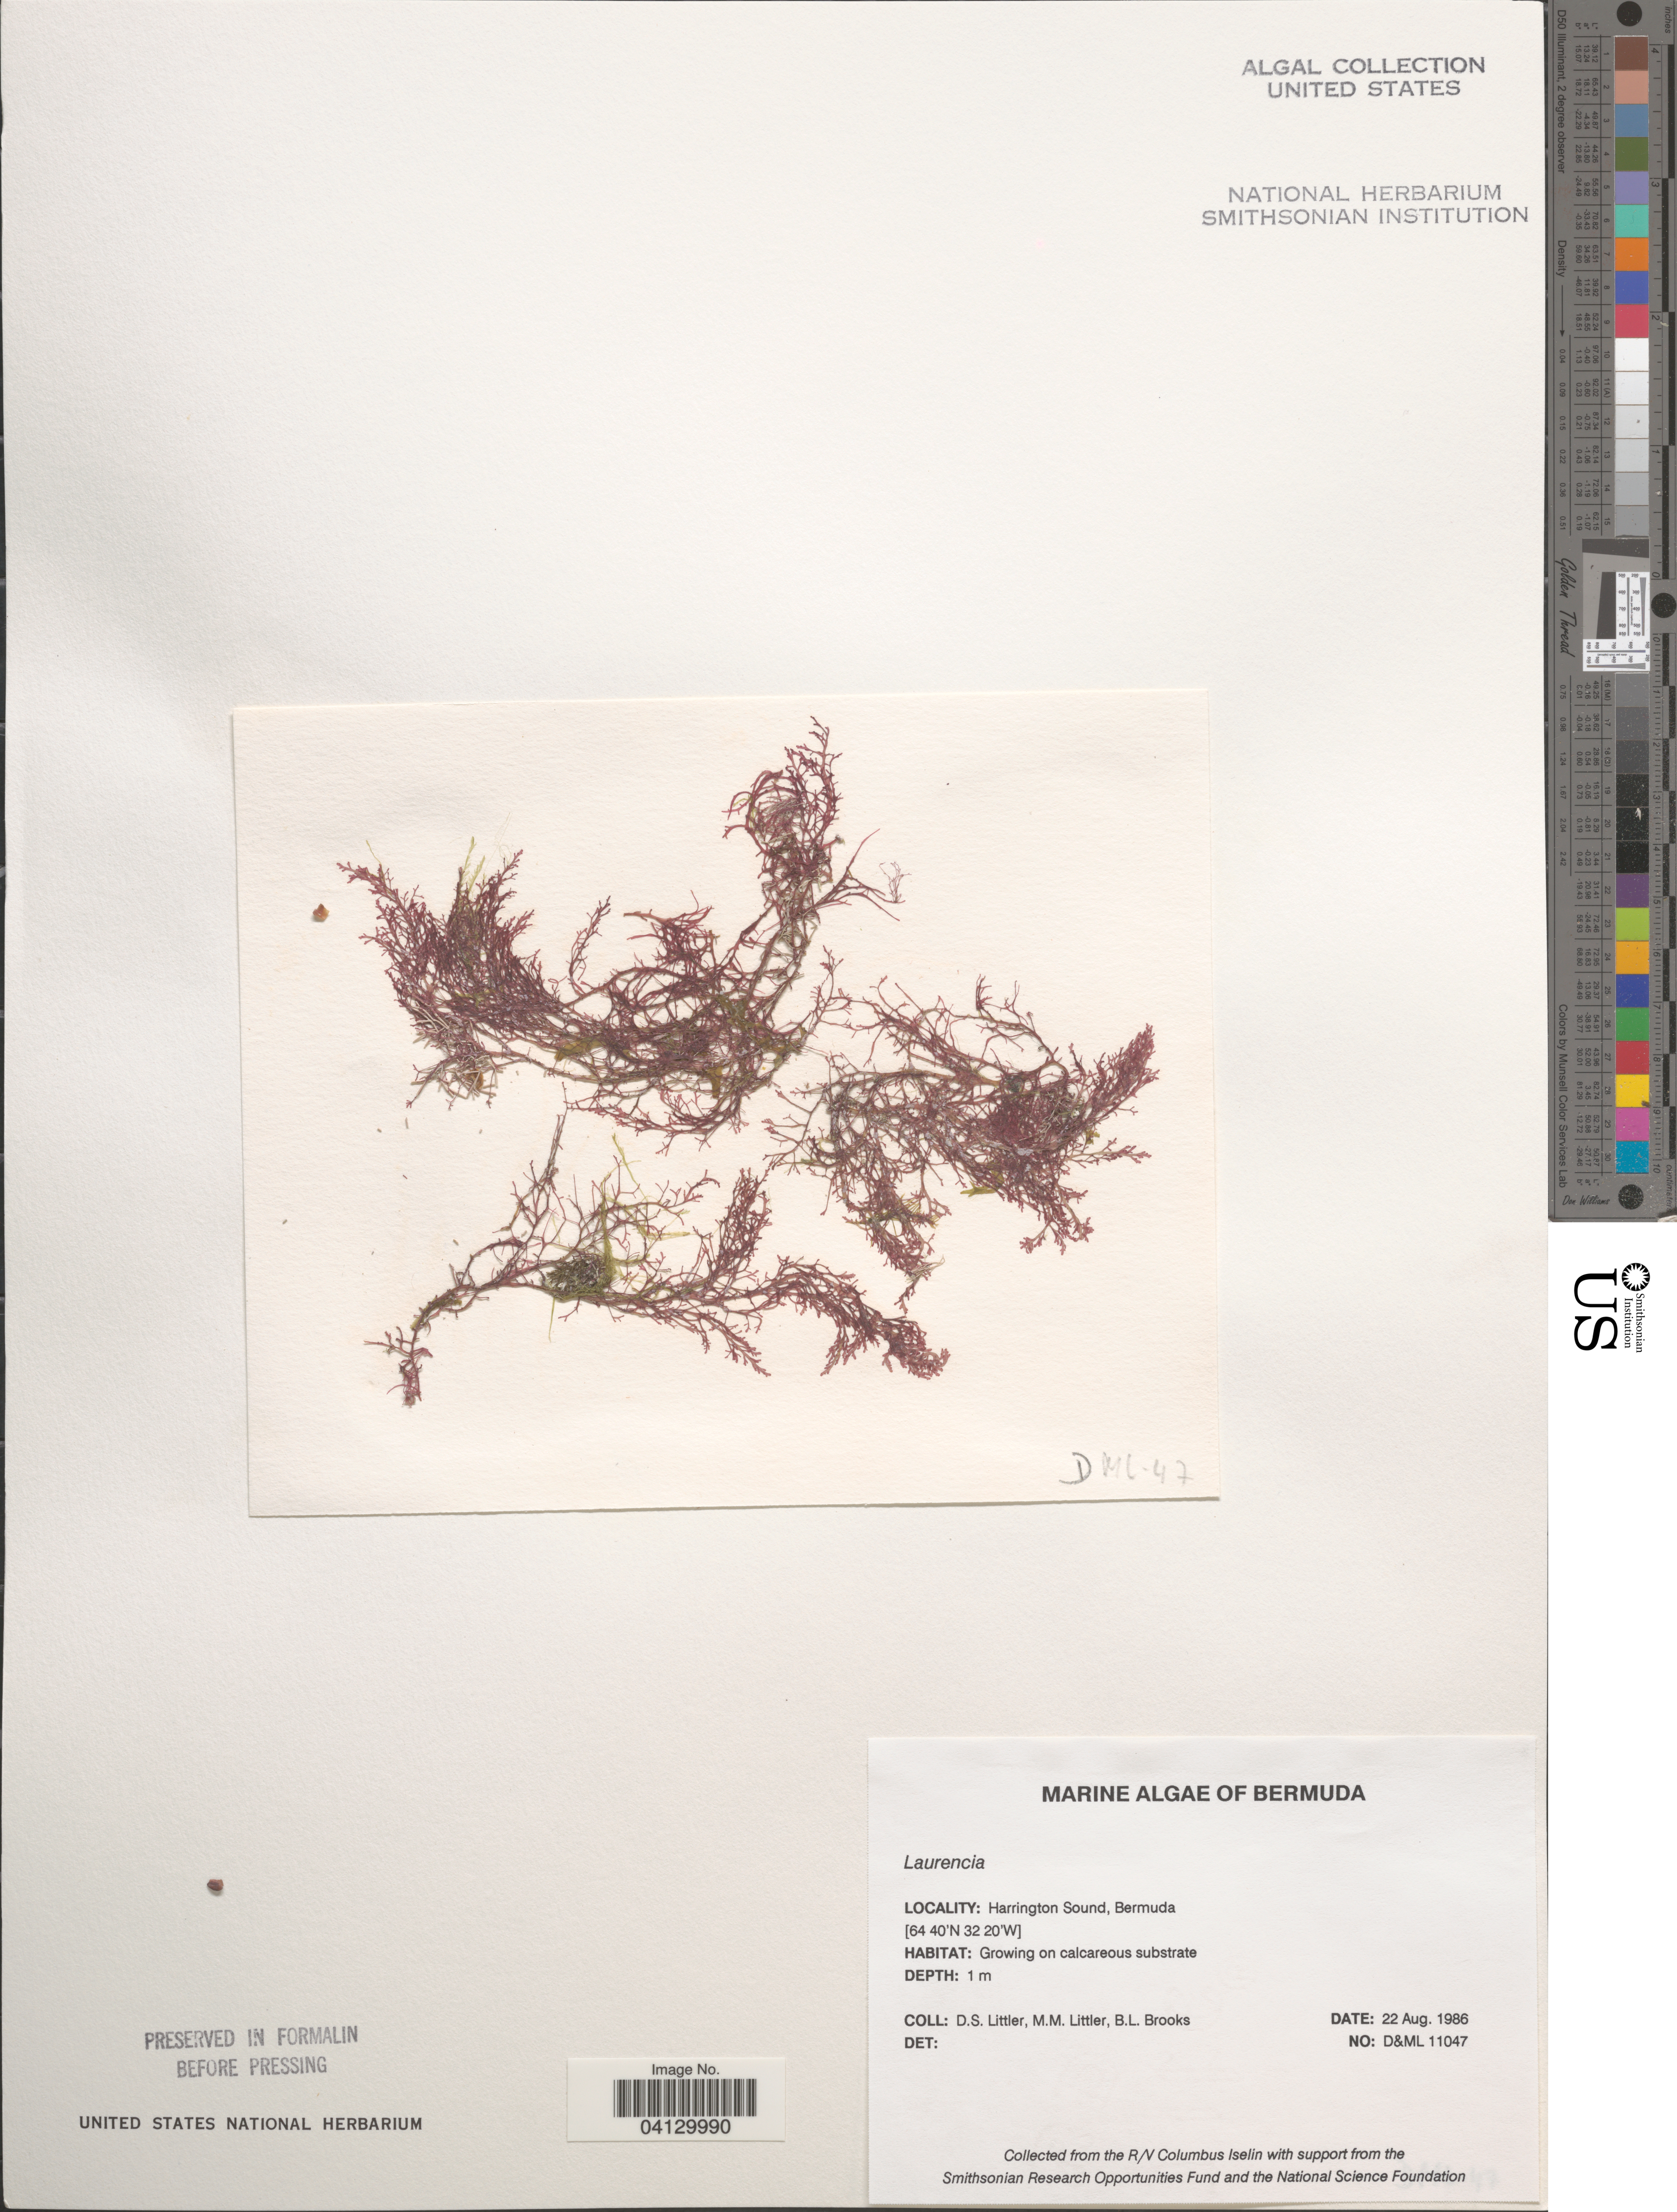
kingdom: Plantae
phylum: Rhodophyta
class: Florideophyceae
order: Ceramiales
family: Rhodomelaceae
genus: Laurencia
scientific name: Laurencia sp.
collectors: D. S. Littler & B. Brooks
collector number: D&ML 11047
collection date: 1986-08-22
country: Bermuda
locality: Harrington Sound.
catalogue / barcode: US 328783